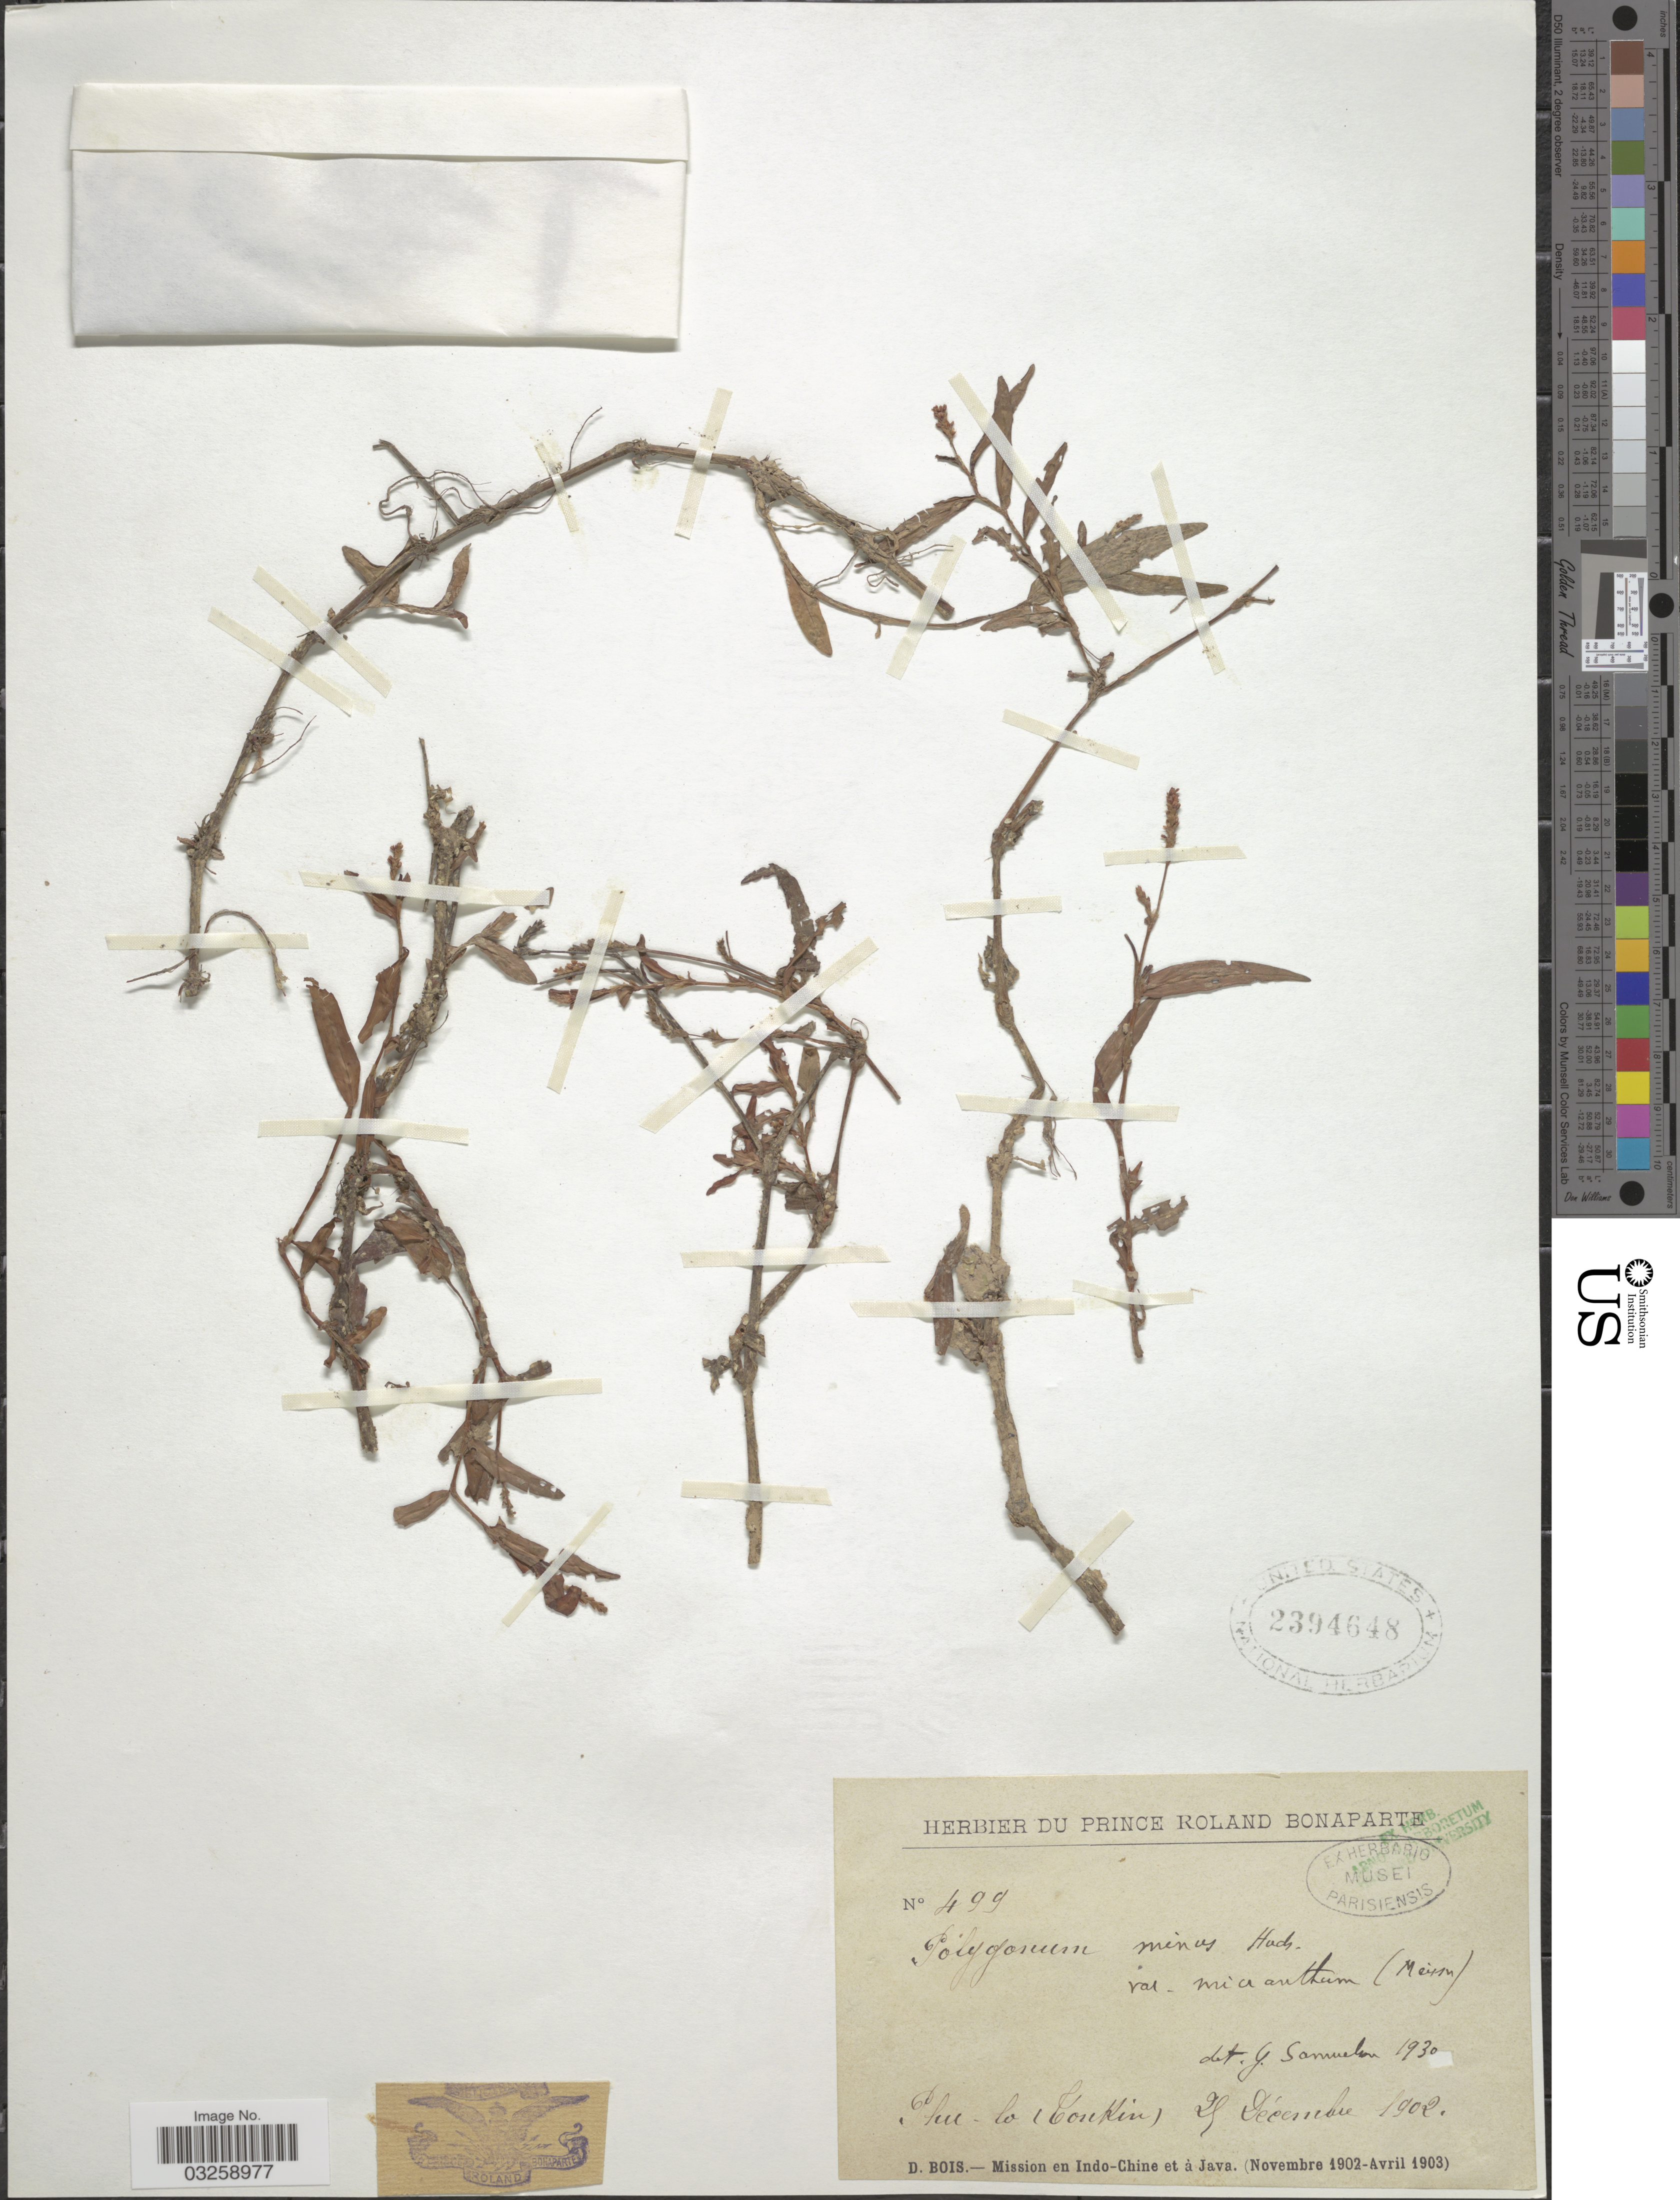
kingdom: Plantae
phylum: Tracheophyta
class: Magnoliopsida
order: Caryophyllales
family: Polygonaceae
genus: Polygonum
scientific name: Polygonum minus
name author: Huds.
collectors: D. Bois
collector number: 499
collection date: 1902-12-25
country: Vietnam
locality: Phu-la (Tonkin).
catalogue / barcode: US 2394648